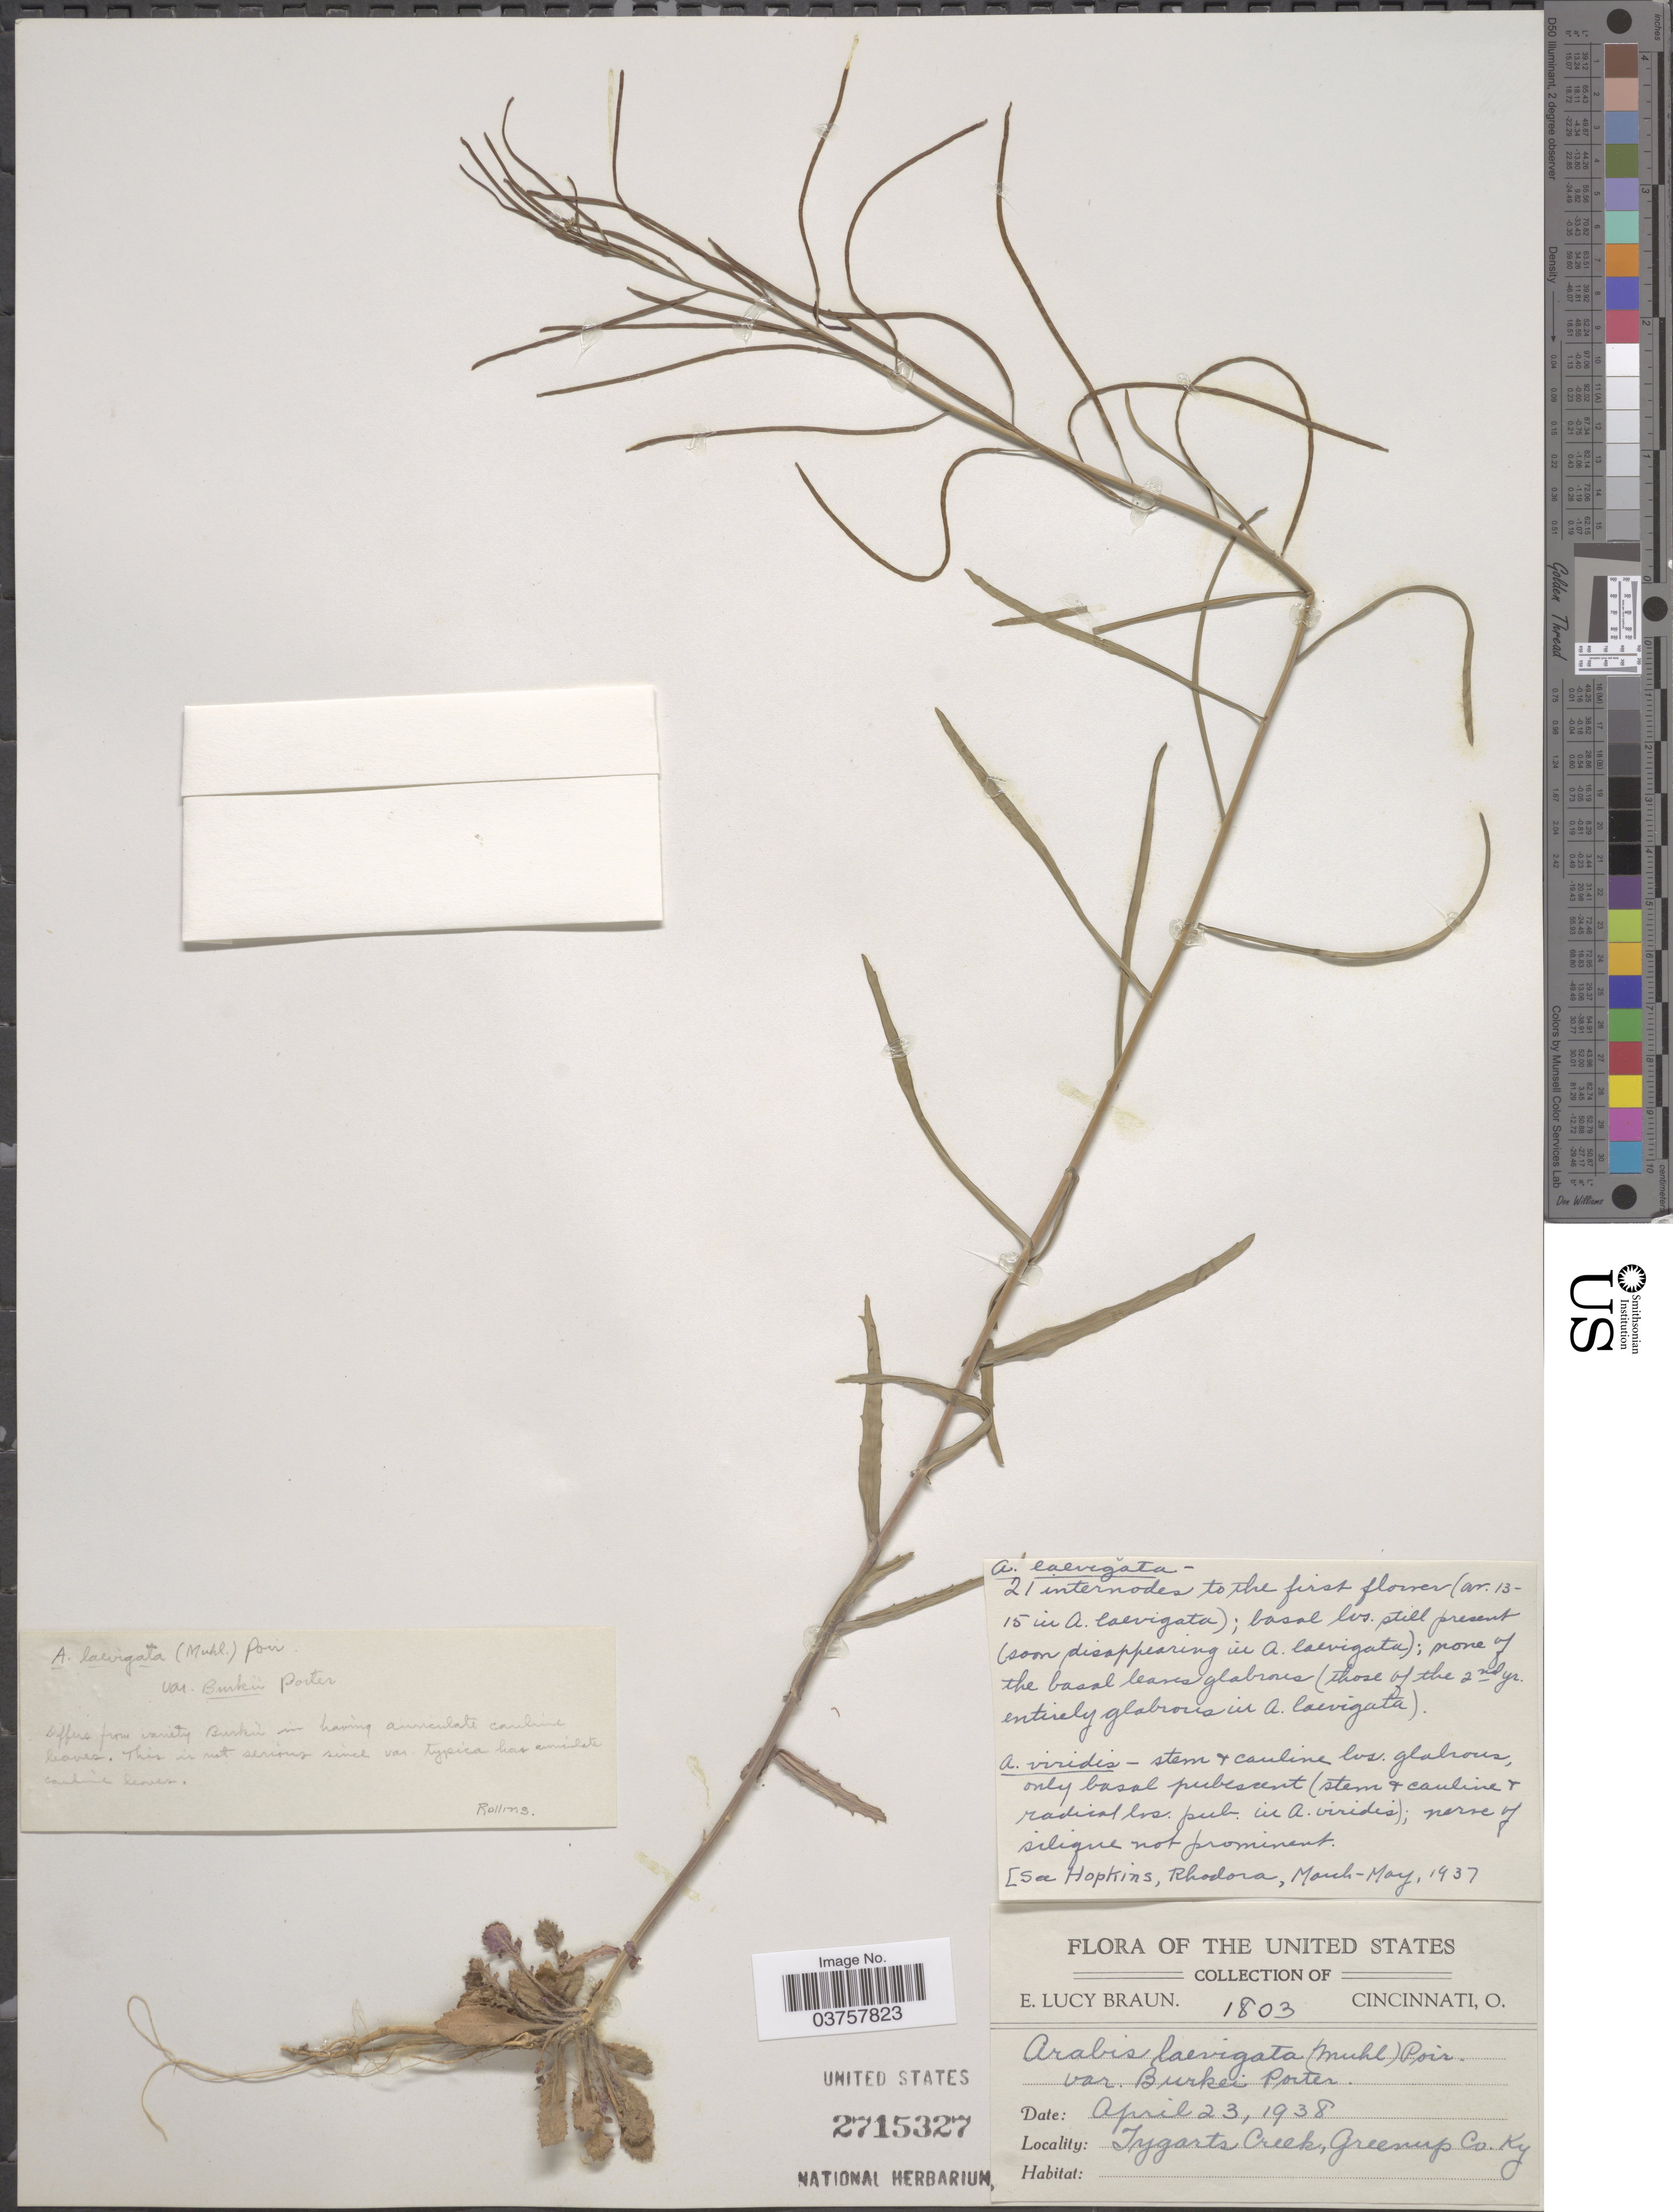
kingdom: Plantae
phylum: Tracheophyta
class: Magnoliopsida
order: Brassicales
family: Brassicaceae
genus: Arabis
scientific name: Arabis laevigata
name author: (Muhl. ex Willd.) Poir.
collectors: E. L. Braun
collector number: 1803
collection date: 1938-04-23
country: United States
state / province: Kentucky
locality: Tygarts Creek, Greenup Co.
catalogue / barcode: US 2715327